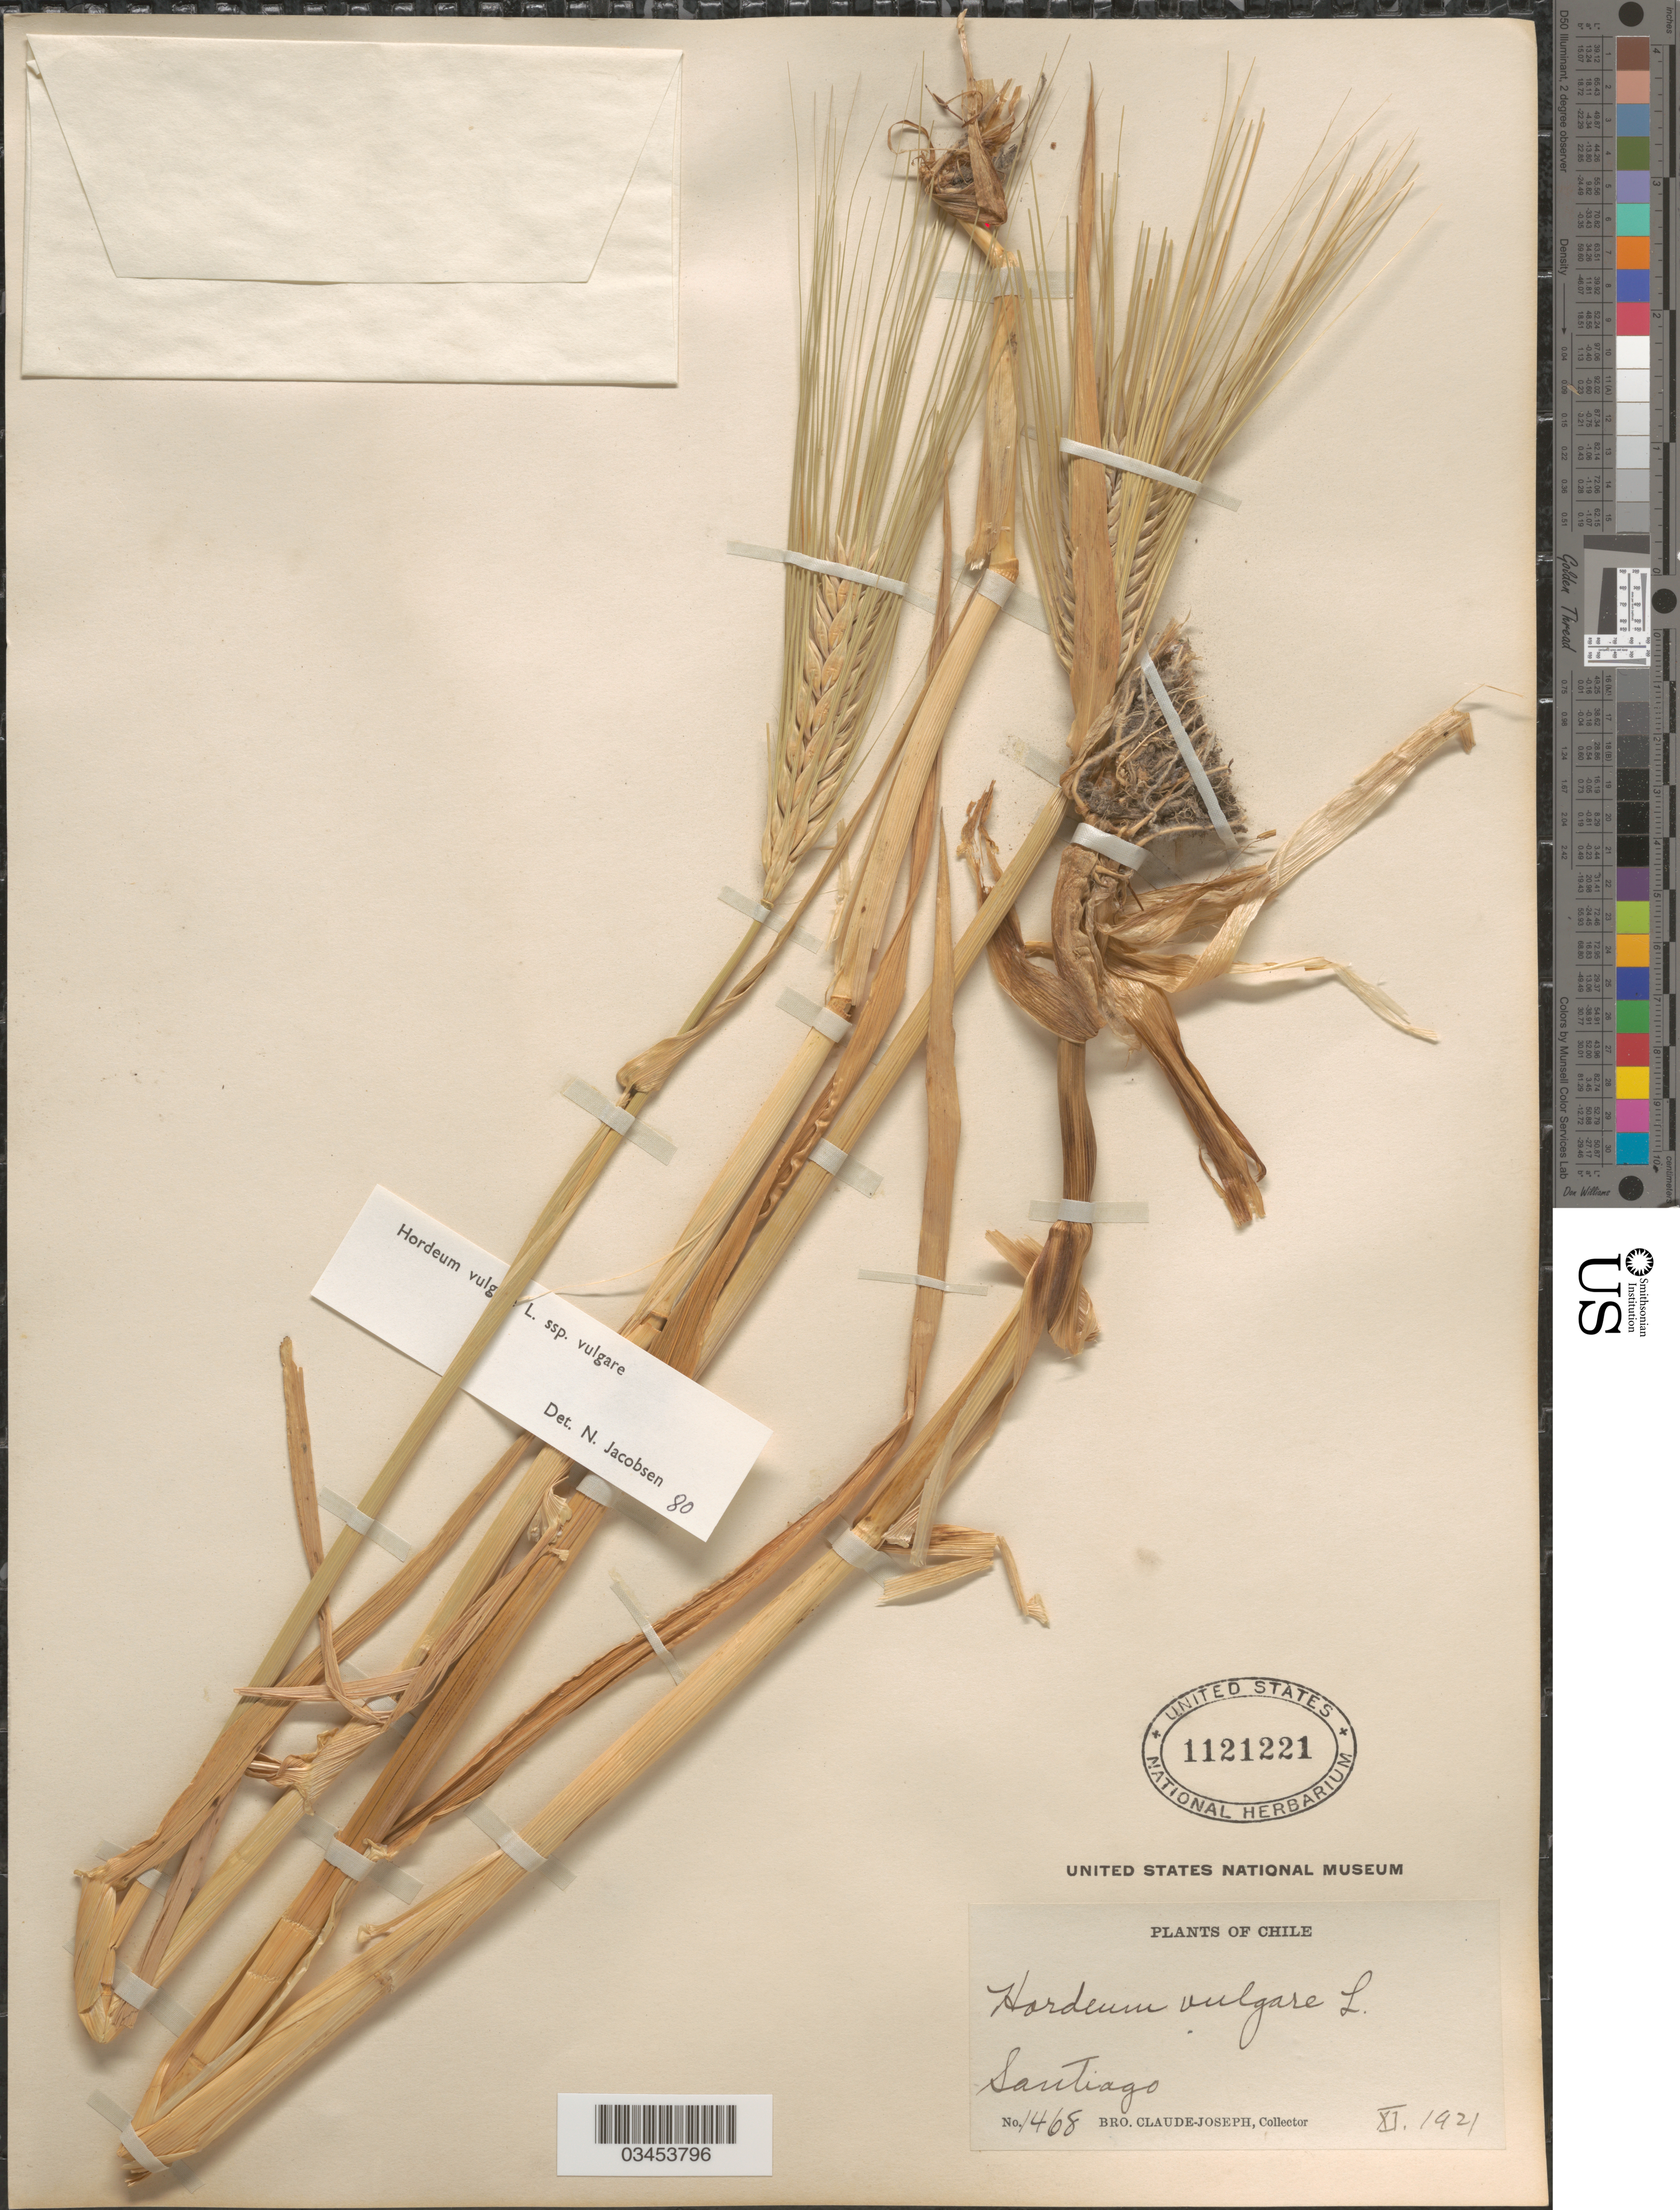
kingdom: Plantae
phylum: Tracheophyta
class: Liliopsida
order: Poales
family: Poaceae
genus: Hordeum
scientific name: Hordeum vulgare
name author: L.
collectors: Bro. Claude-Joseph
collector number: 1468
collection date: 1921-11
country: Chile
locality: Santiago.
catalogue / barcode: US 1121221